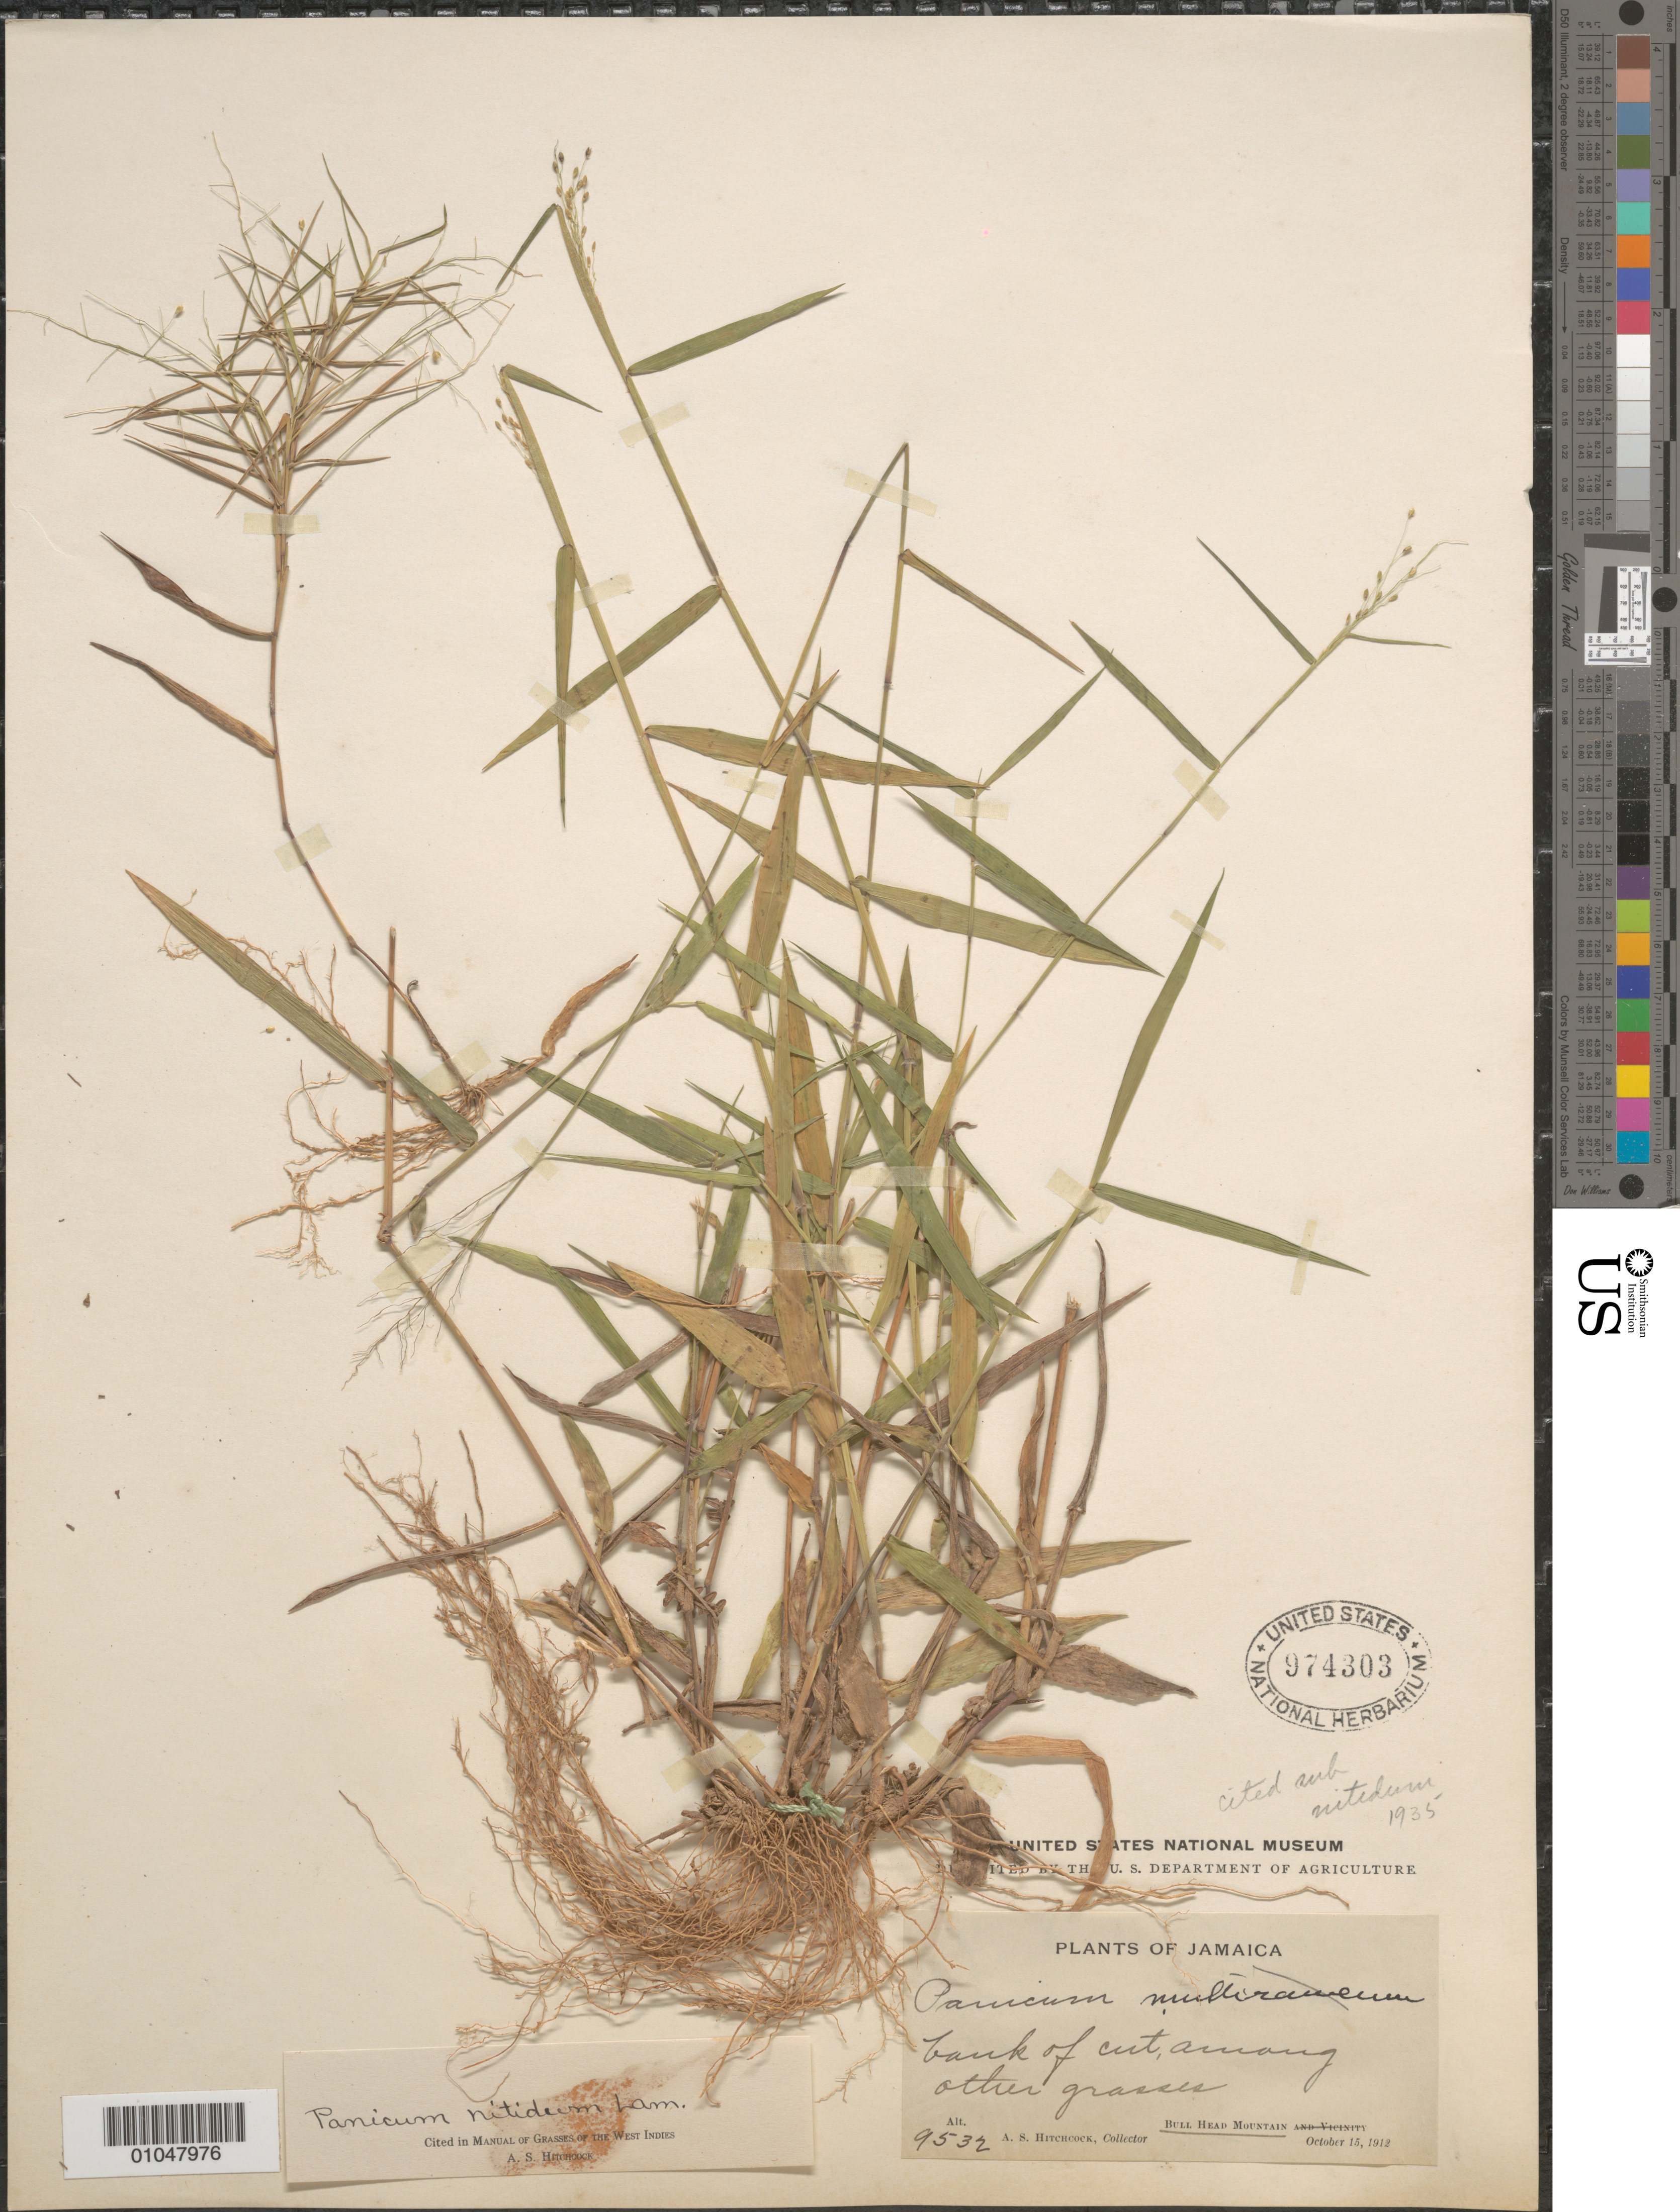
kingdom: Plantae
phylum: Tracheophyta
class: Liliopsida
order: Poales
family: Poaceae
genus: Panicum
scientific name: Panicum nitidum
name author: Lam.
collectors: A. S. Hitchcock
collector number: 9532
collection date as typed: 15 Oct 1912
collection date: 1912-10-15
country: Jamaica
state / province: Clarendon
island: Jamaica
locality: Bull Head Mtn.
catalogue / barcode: US 974303